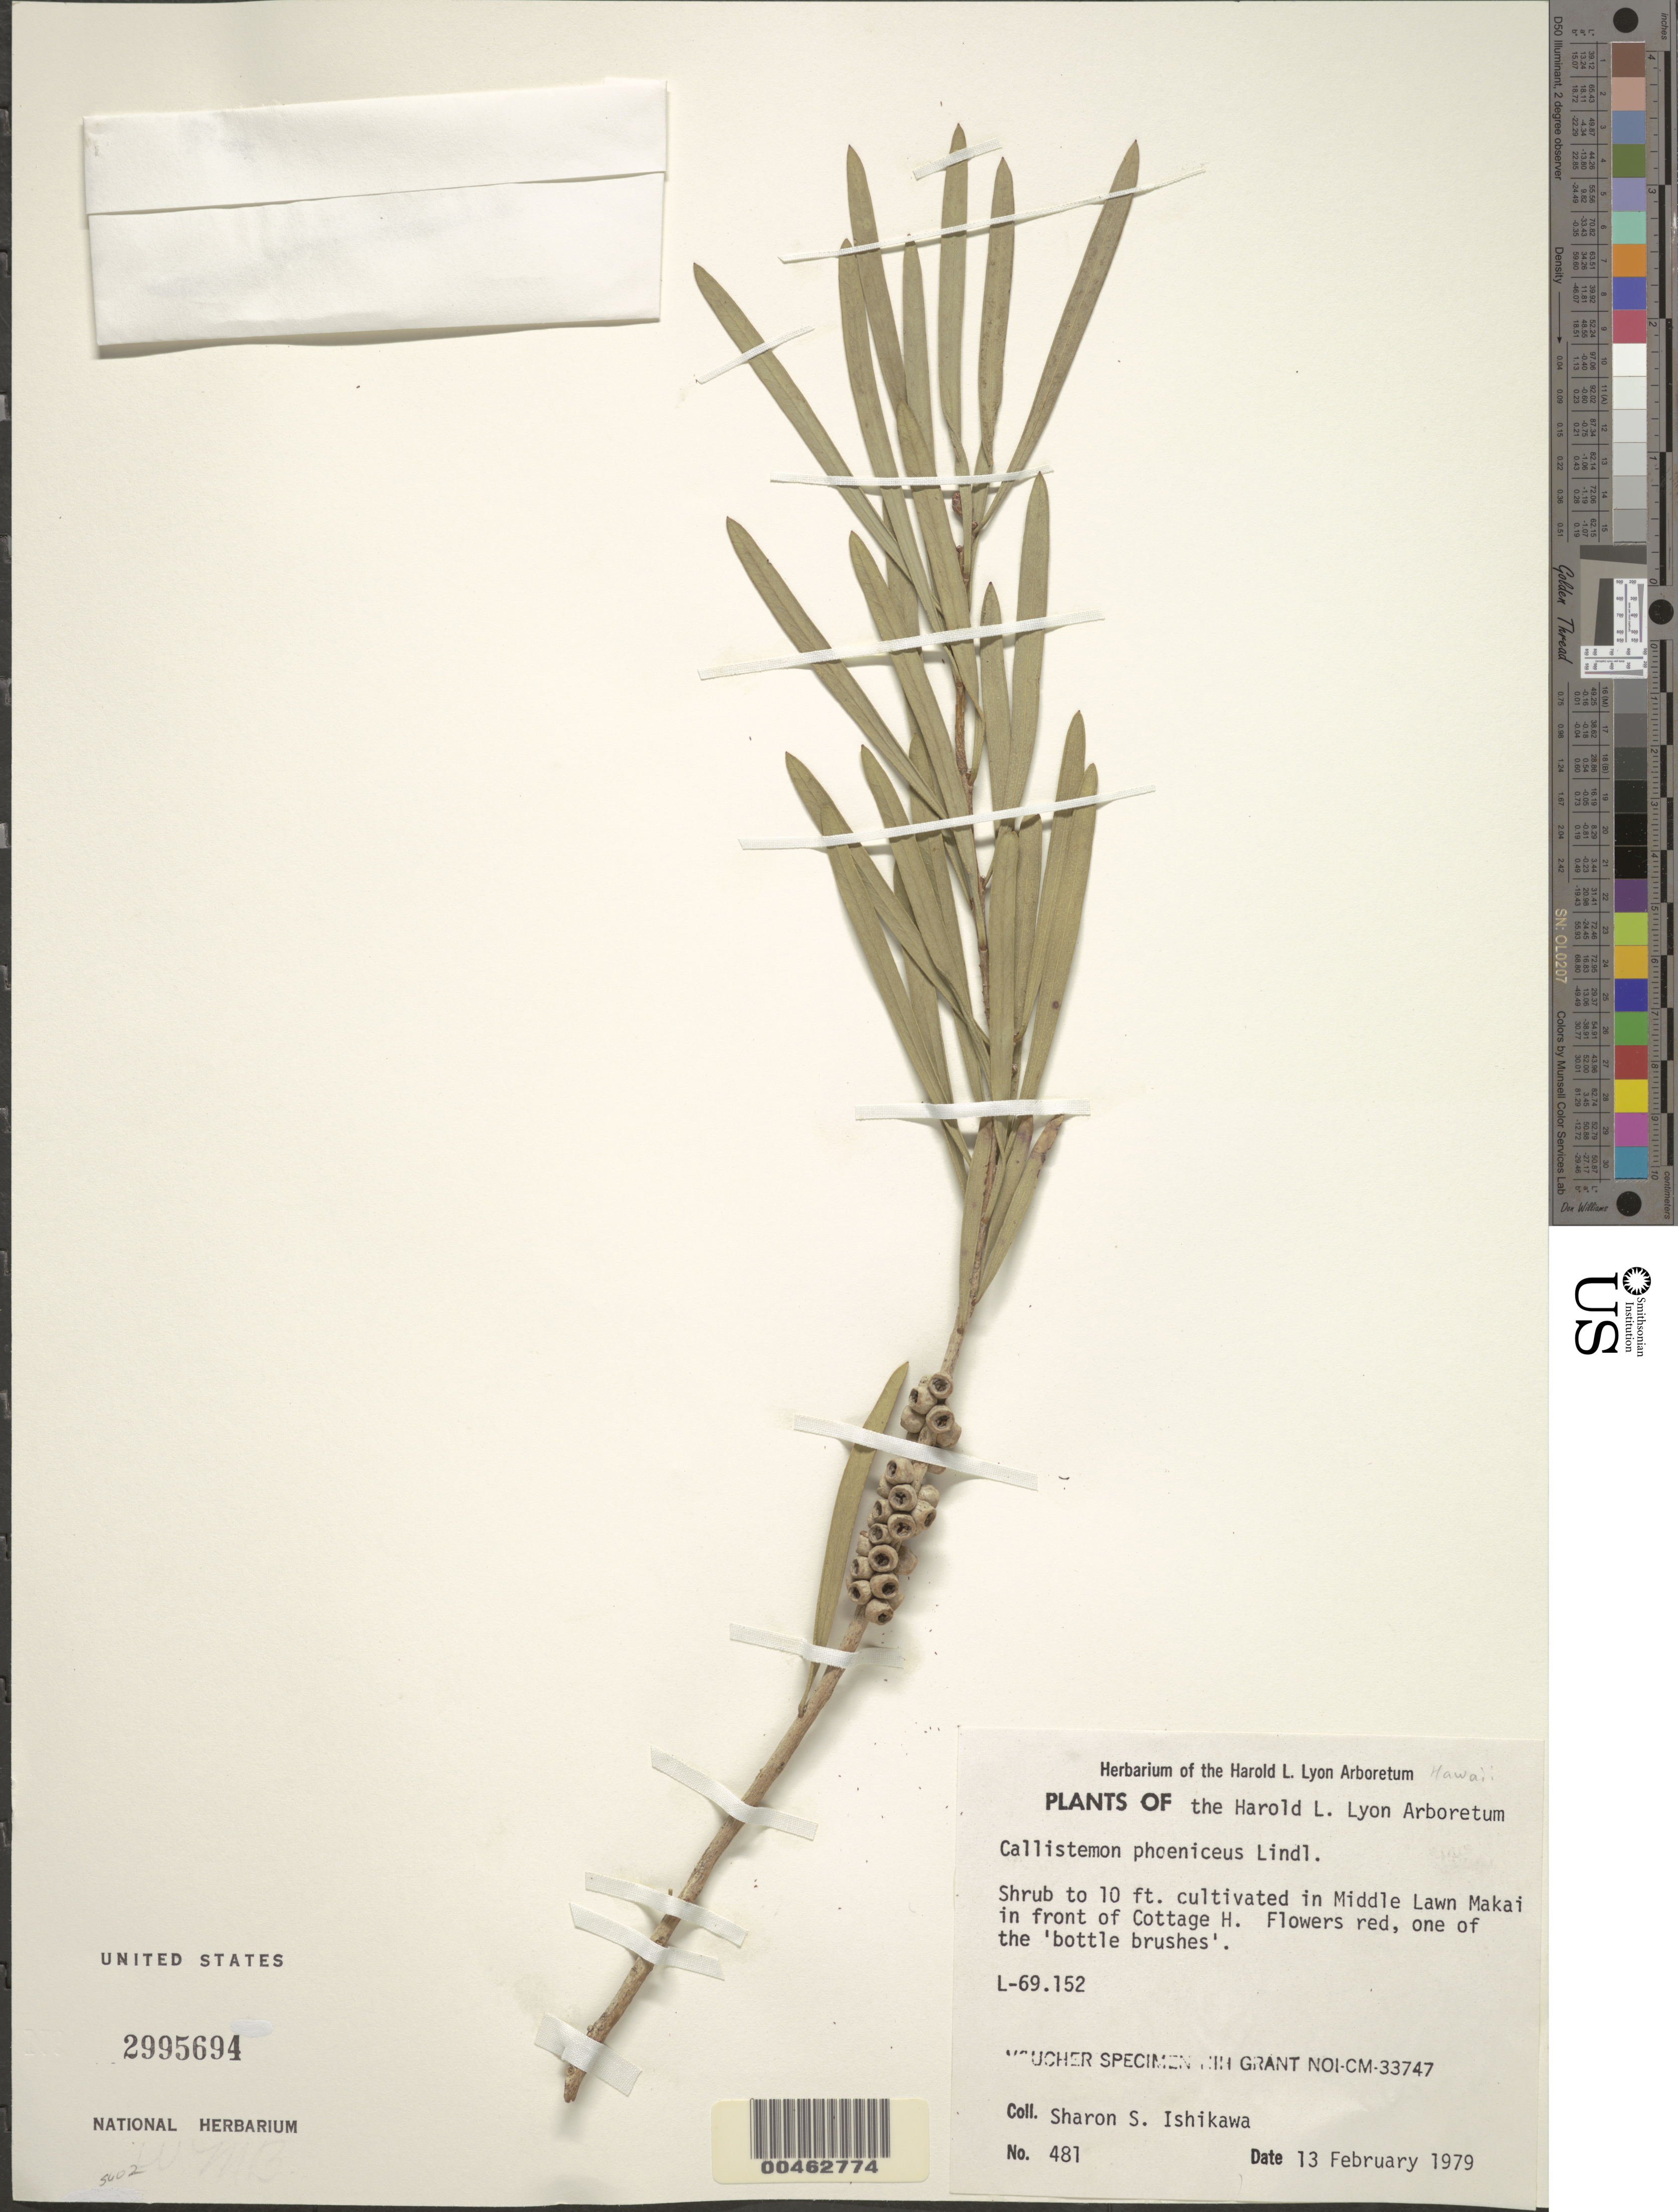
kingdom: Plantae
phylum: Tracheophyta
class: Magnoliopsida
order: Myrtales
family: Myrtaceae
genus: Callistemon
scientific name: Callistemon phoeniceum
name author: Lindl.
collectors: S. S. Ishikawa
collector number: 481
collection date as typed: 13 Feb 1979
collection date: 1979-02-13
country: United States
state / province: Hawaii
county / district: Honolulu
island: Oahu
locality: Honolulu, Herbarium of Harold L. Lyon Arboretum, Middle Lawn Makai in front of Cottage H.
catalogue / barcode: US 2995694